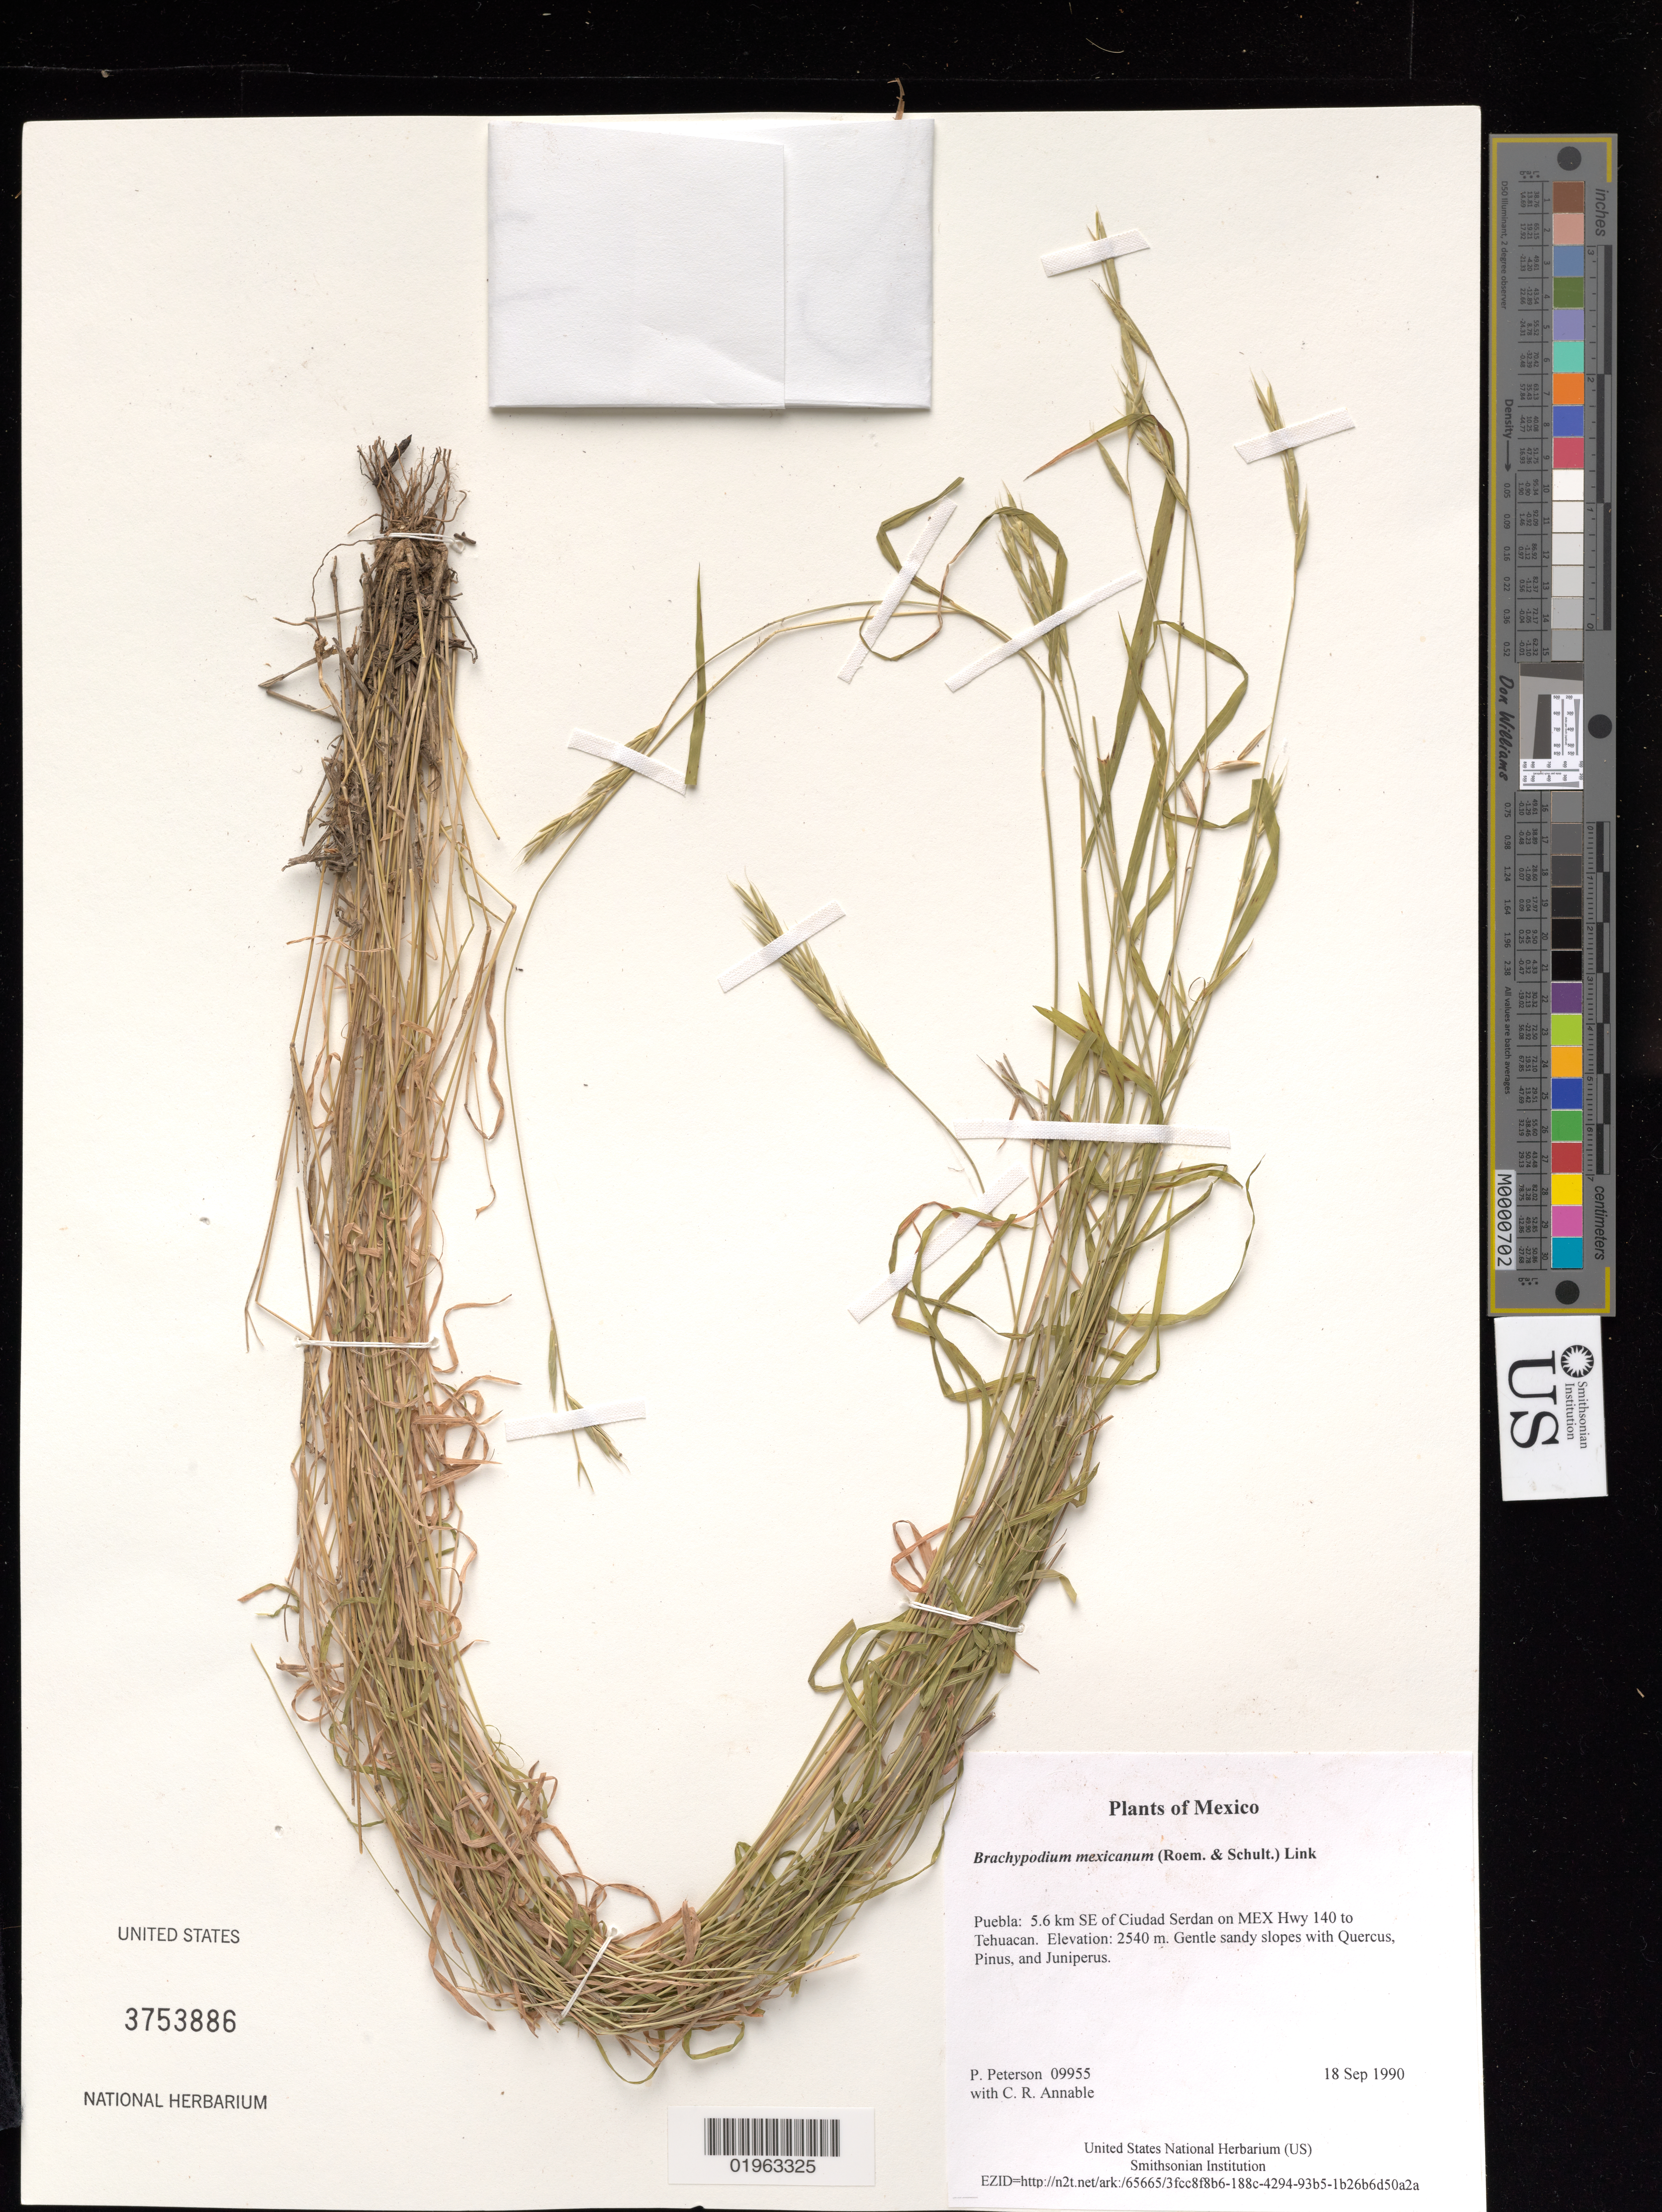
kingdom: Plantae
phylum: Tracheophyta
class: Liliopsida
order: Poales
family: Poaceae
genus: Brachypodium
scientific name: Brachypodium mexicanum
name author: (Roem. & Schult.) Link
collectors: P. M. Peterson & C. R. Annable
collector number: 09955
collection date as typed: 18 Sep 1990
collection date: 1990-09-18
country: Mexico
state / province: Puebla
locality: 5.6 km SE of Ciudad Serdan on MEX Hwy 140 to Tehuacan.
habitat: Gentle sandy slopes with Quercus, Pinus, and Juniperus.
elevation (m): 2540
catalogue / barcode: US 3753886